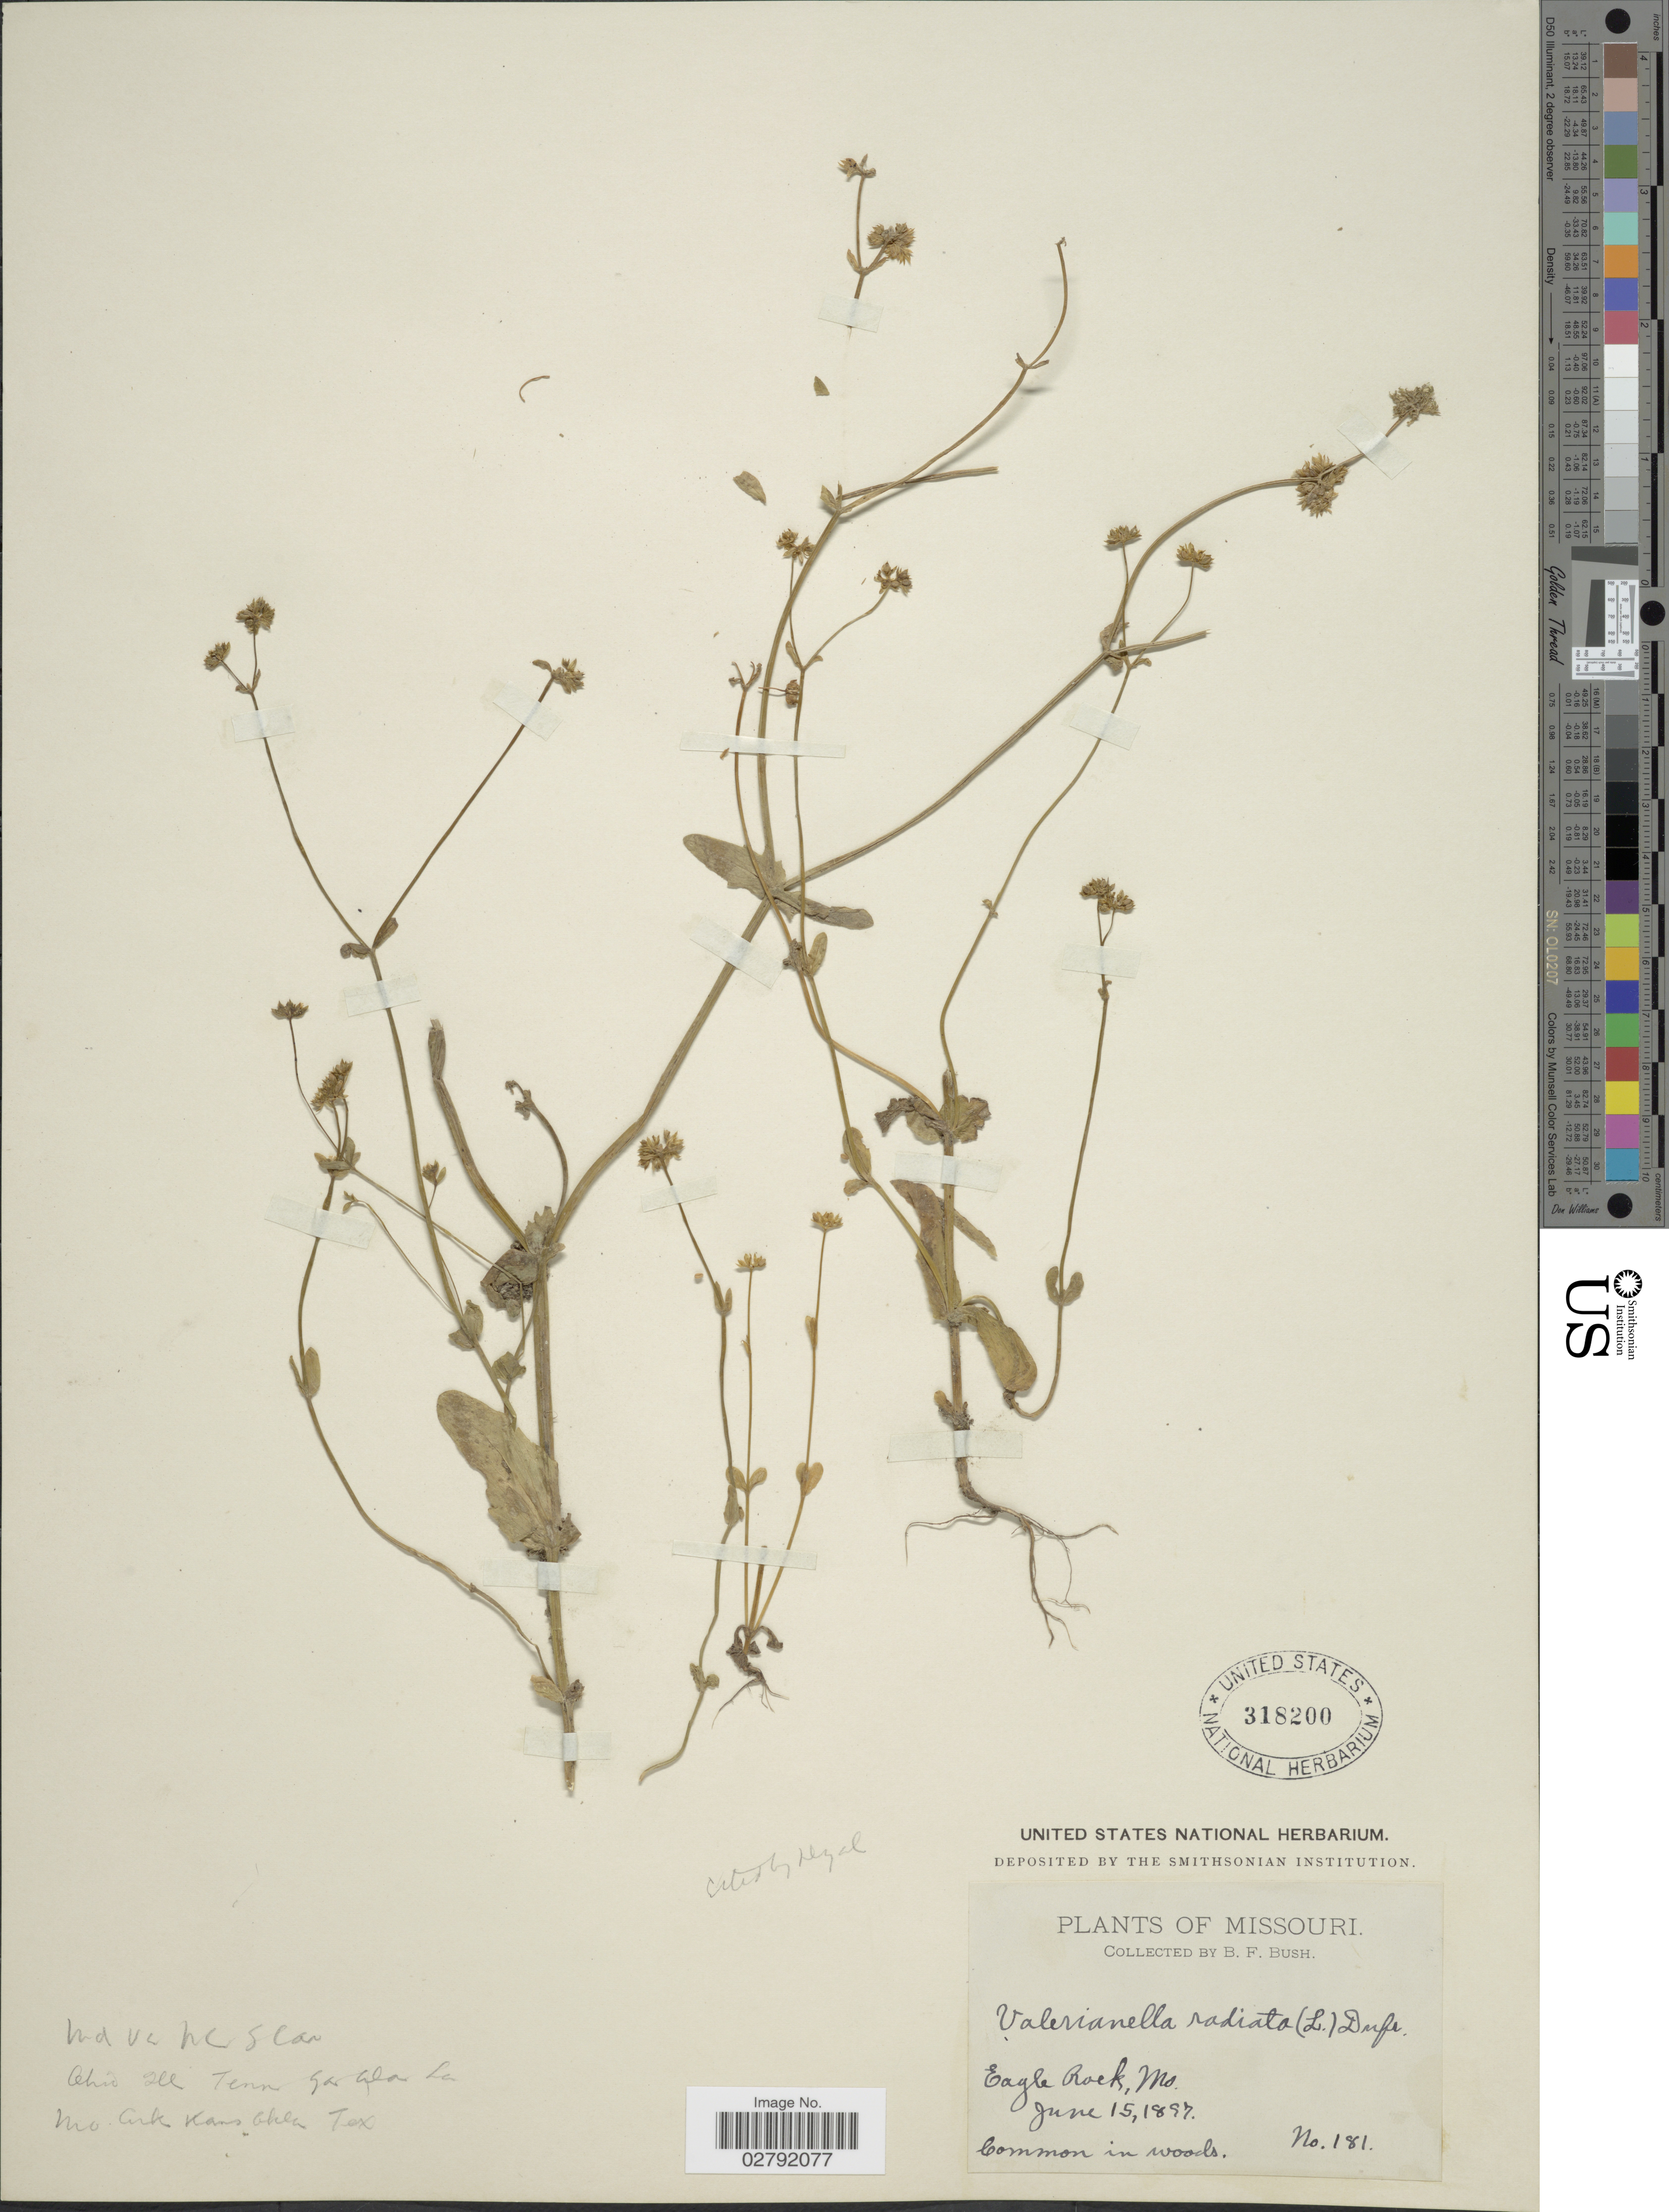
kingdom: Plantae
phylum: Tracheophyta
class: Magnoliopsida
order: Dipsacales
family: Caprifoliaceae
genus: Valerianella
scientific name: Valerianella radiata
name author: (L.) Dufr.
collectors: B. F. Bush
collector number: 181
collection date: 1897-06-15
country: United States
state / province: Missouri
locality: Eagle Rock.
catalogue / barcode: US 318200